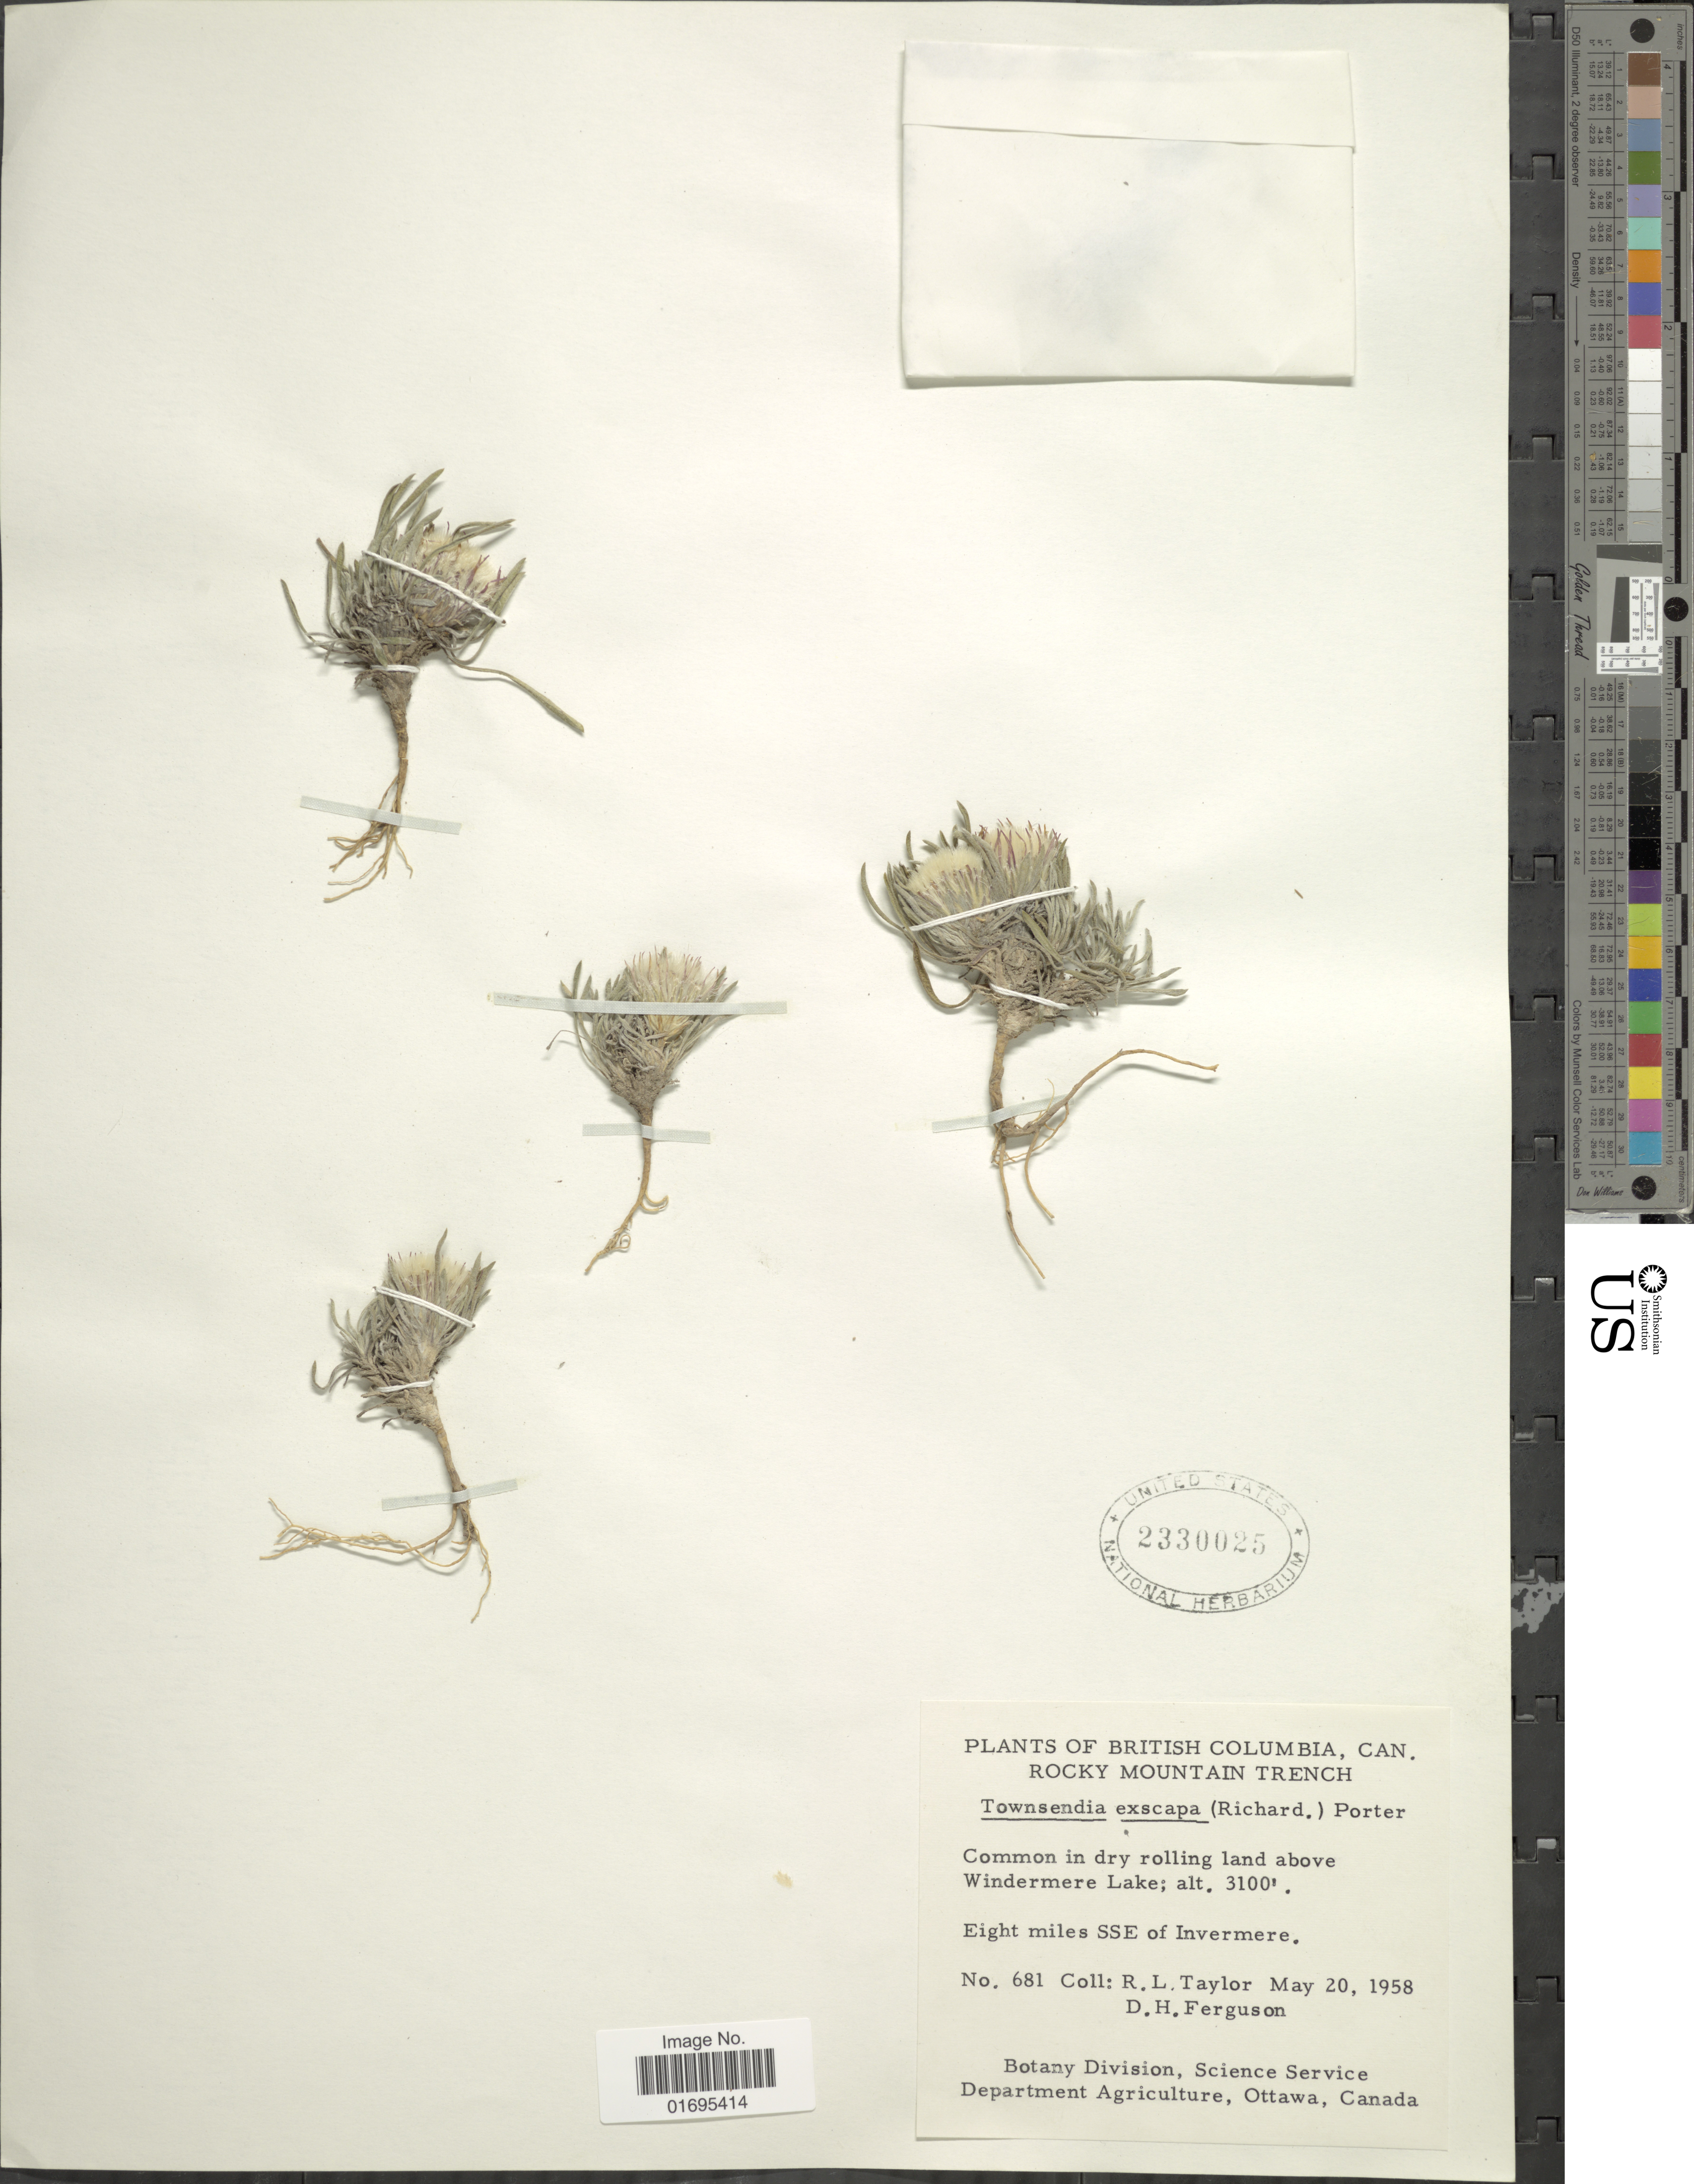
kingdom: Plantae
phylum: Tracheophyta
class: Magnoliopsida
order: Asterales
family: Asteraceae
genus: Townsendia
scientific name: Townsendia exscapa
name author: (Richardson) Porter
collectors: R. Taylor & D. Ferguson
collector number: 681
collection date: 1958-05-20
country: Canada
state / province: British Columbia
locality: Rocky Mountain Trench, common in dry rolling land above Windermere Lake, eight miles SSE of Invermere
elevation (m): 945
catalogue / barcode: US 2330025